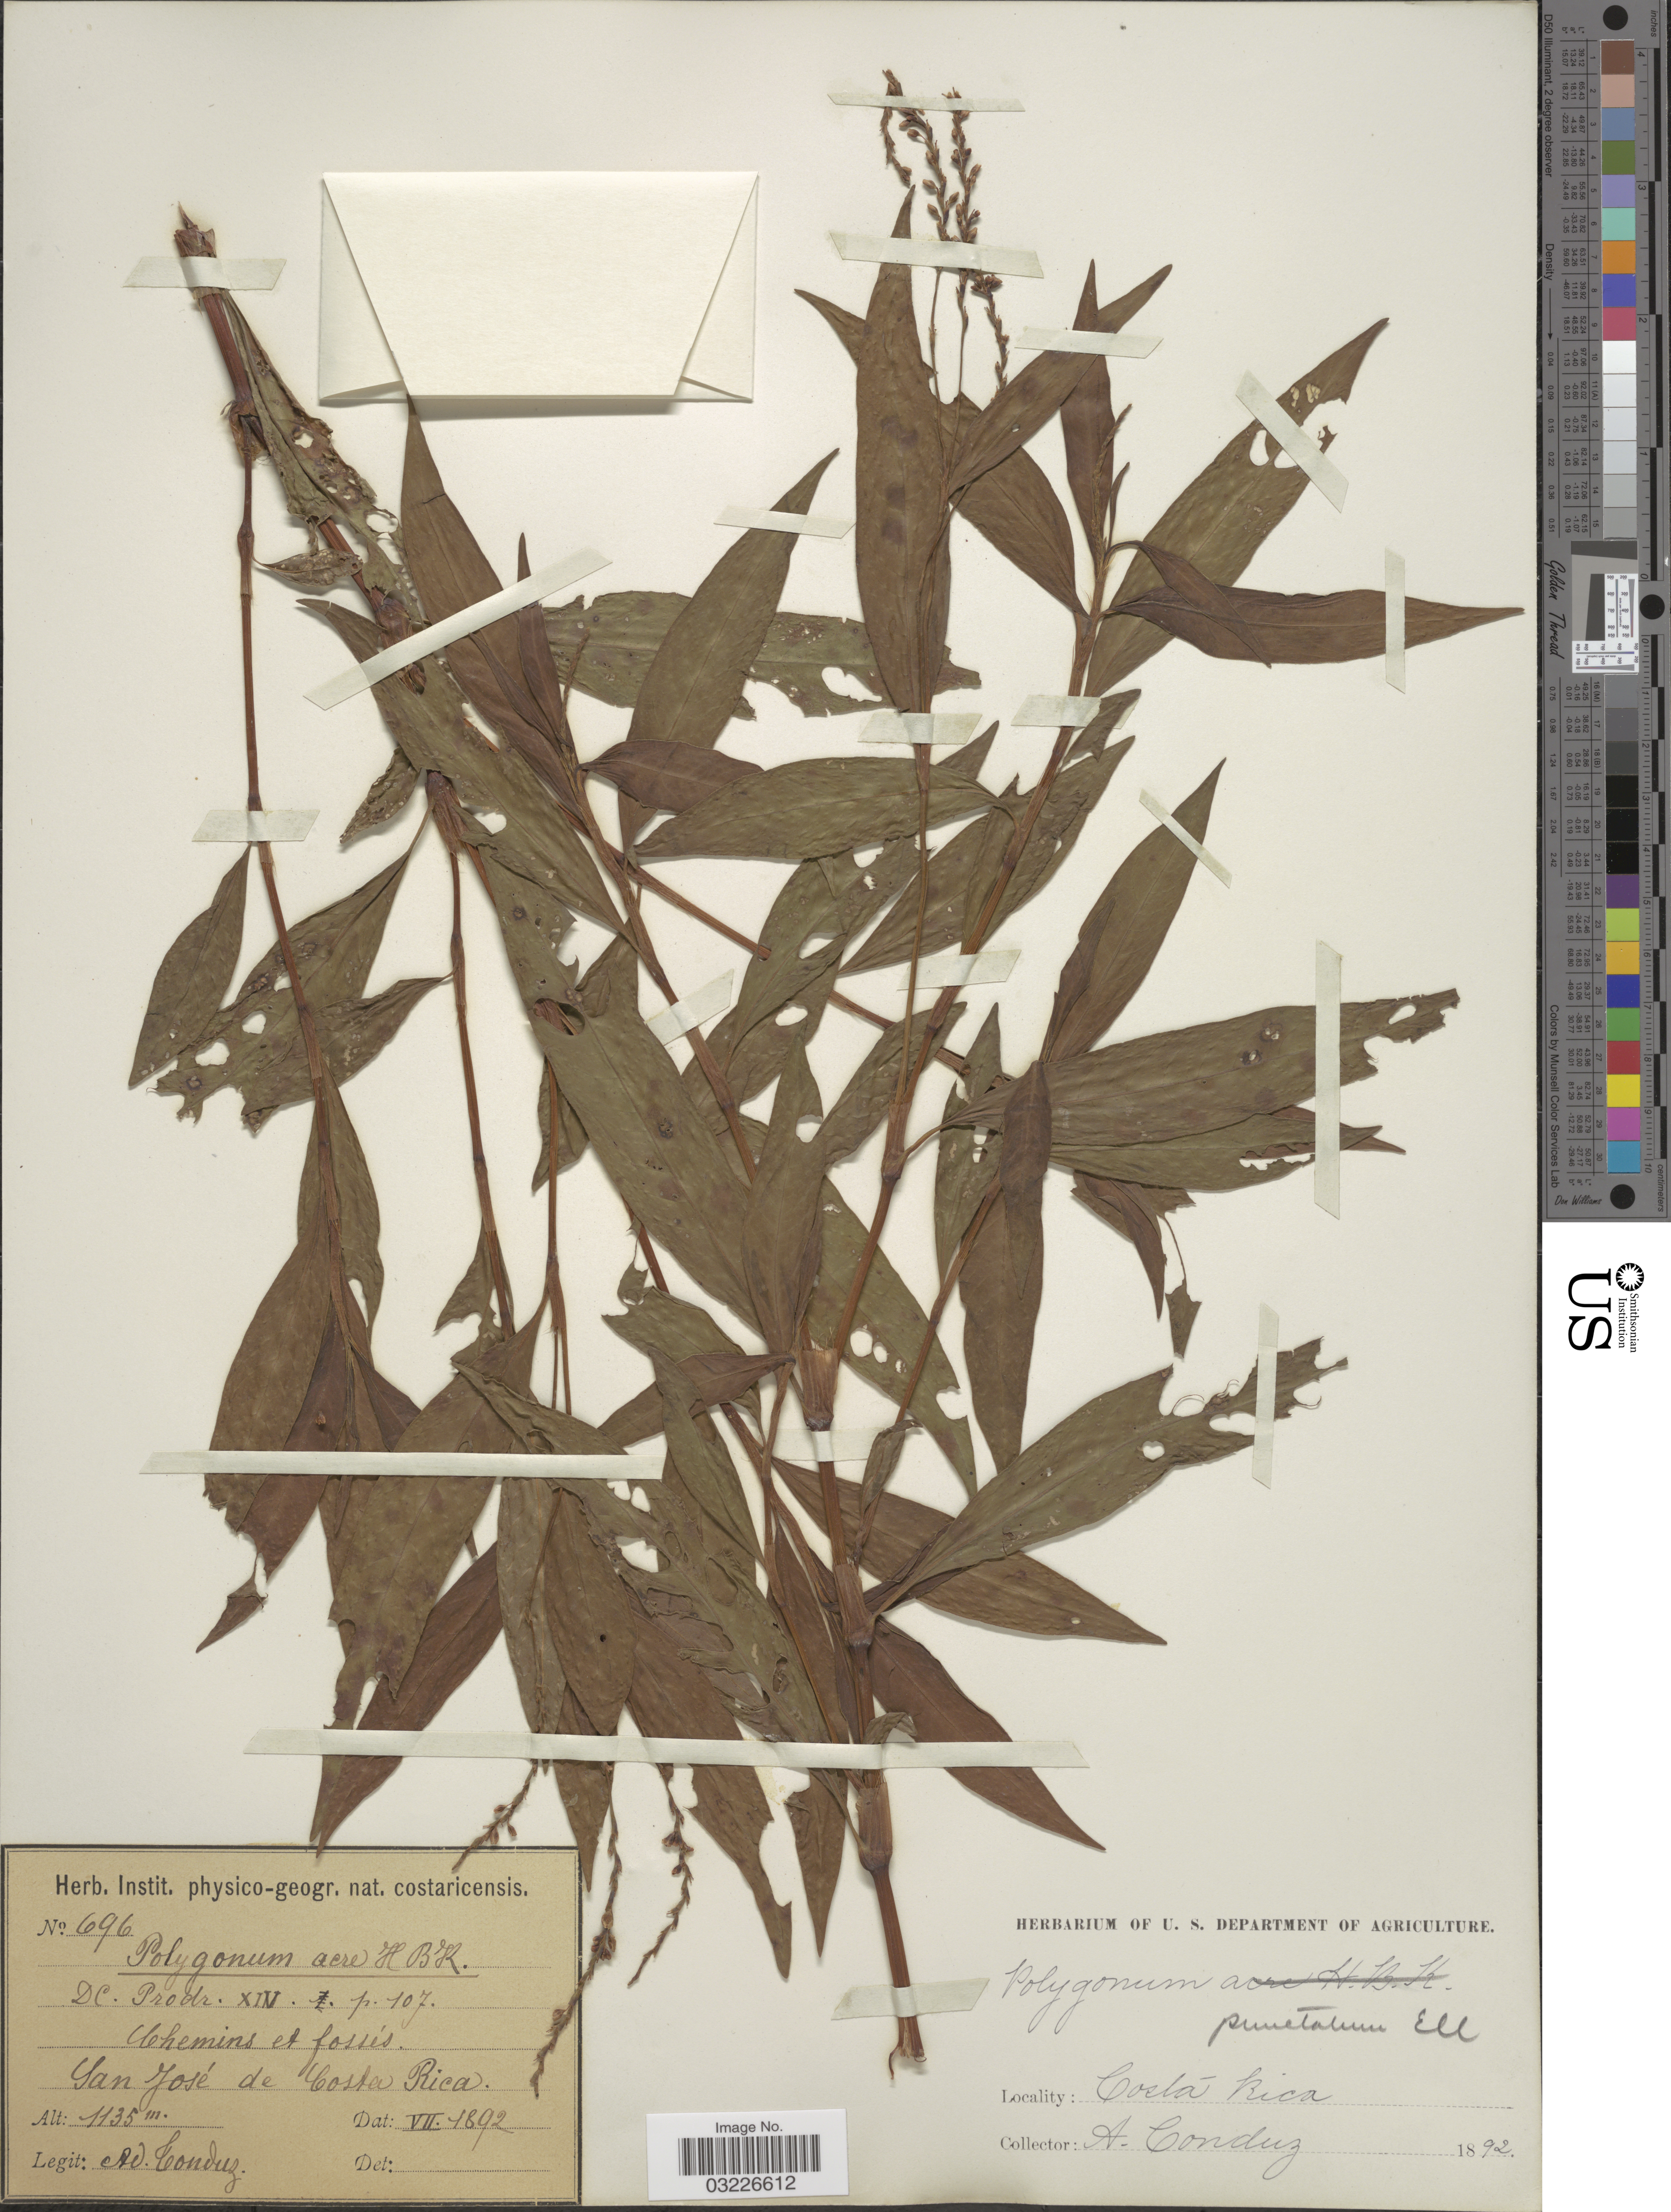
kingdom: Plantae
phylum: Tracheophyta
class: Magnoliopsida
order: Caryophyllales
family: Polygonaceae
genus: Polygonum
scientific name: Polygonum opelousanum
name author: Riddell ex Small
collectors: A. Tonduz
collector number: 696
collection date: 1892-07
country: Costa Rica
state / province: San José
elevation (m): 1135